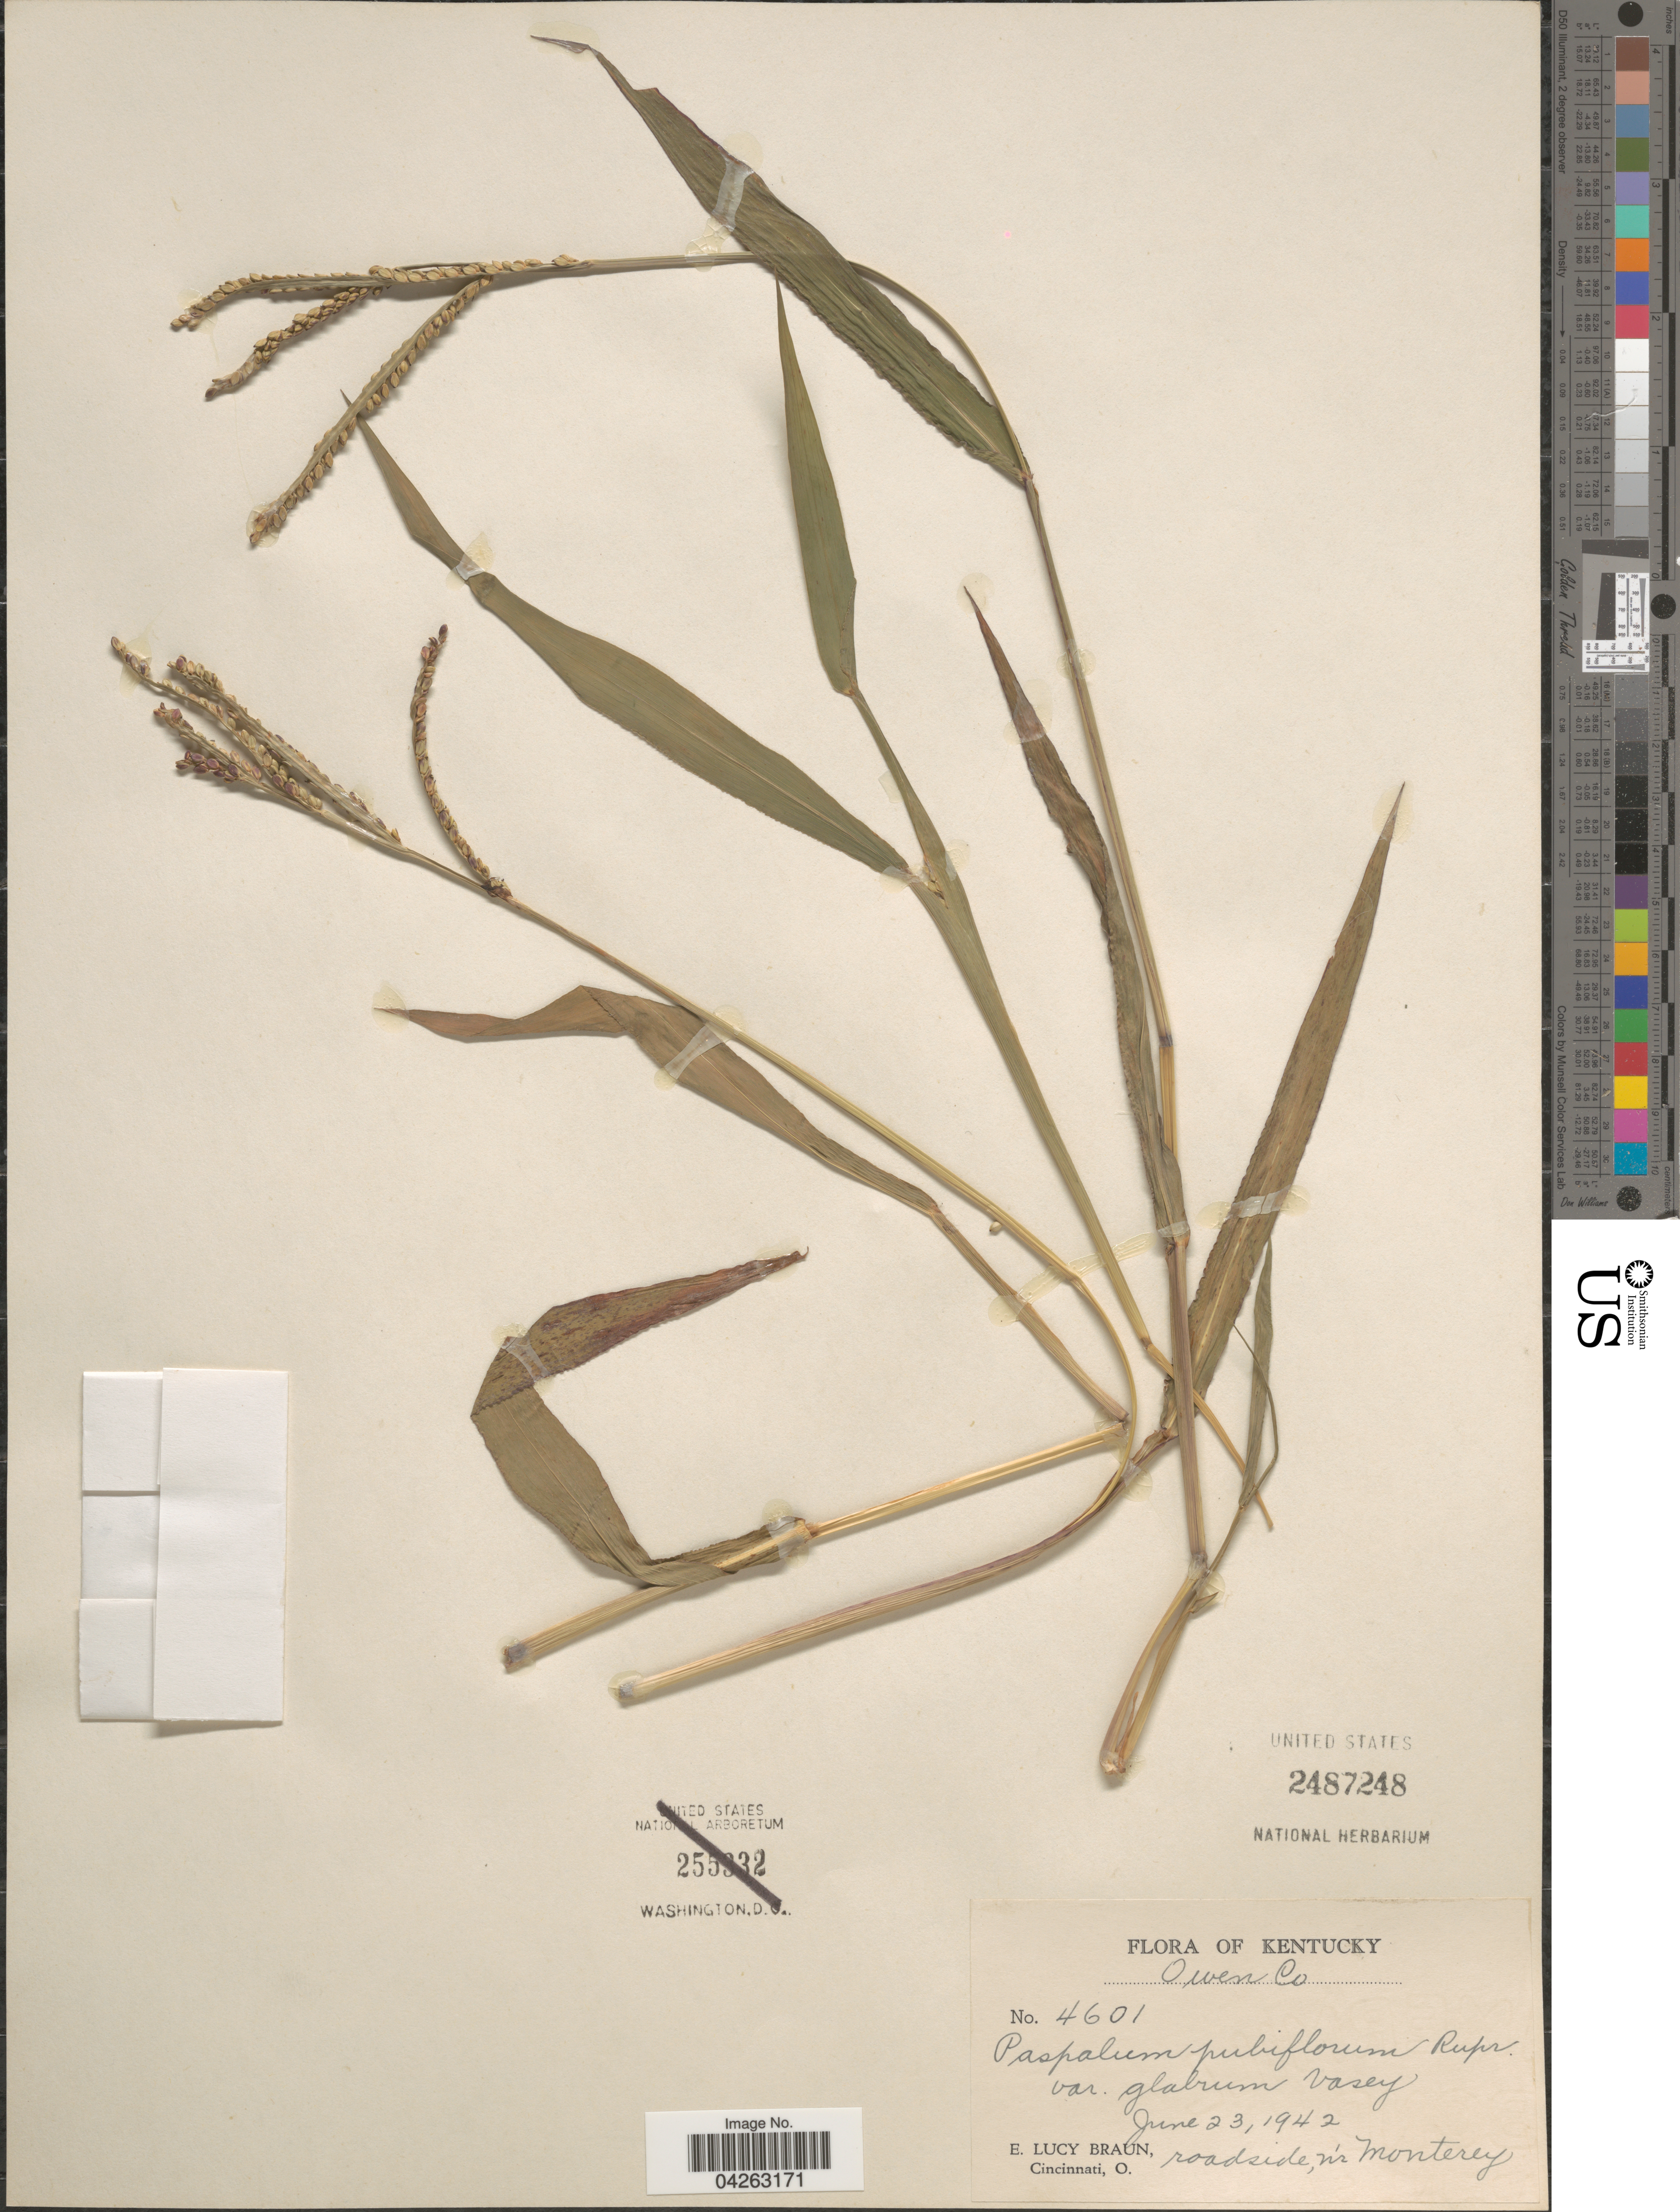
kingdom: Plantae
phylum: Tracheophyta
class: Liliopsida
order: Poales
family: Poaceae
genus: Paspalum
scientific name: Paspalum pubiflorum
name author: Rupr. ex E. Fourn.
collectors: E. L. Braun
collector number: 4601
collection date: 1942-06-23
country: United States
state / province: Kentucky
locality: Owen Co. Roadside, n'r Monterey.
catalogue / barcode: US 2487248